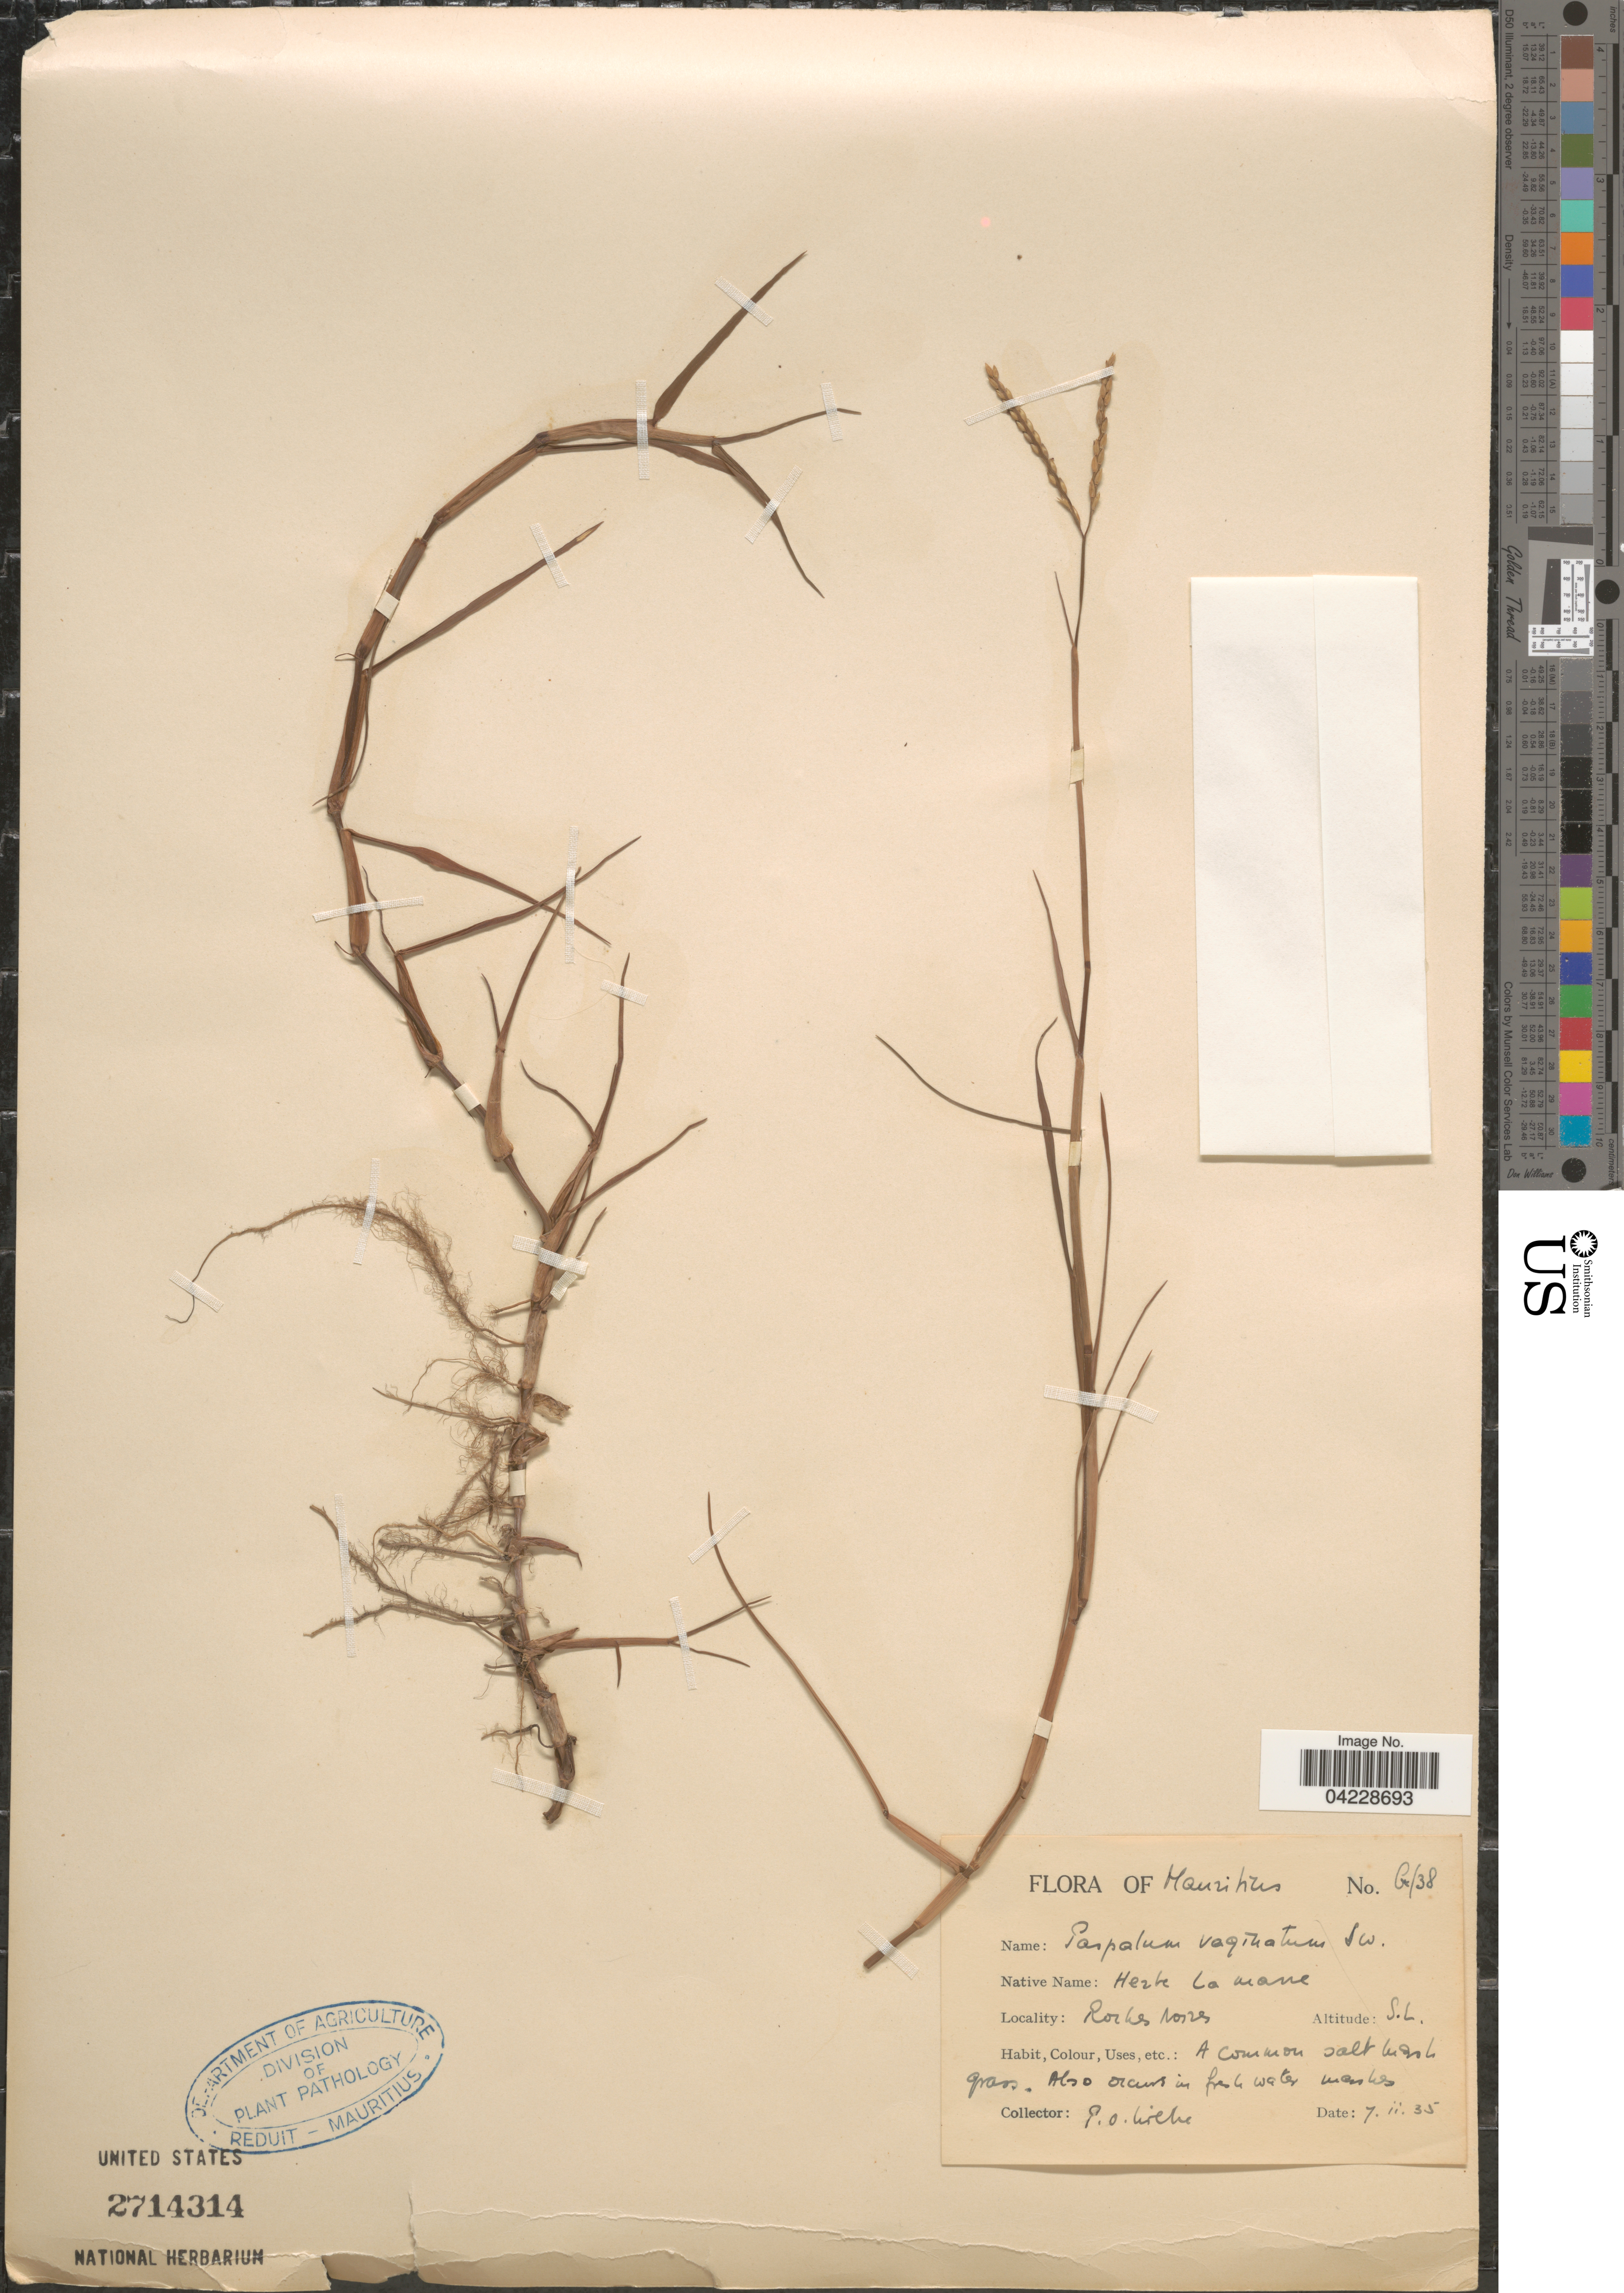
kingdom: Plantae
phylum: Tracheophyta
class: Liliopsida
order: Poales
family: Poaceae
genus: Paspalum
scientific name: Paspalum vaginatum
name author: Sw.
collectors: P. Wiehe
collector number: G/38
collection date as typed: Transcribed d/m/y: 7/2/35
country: Mauritius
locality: Roches shores [interpreted].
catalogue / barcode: US 2714314